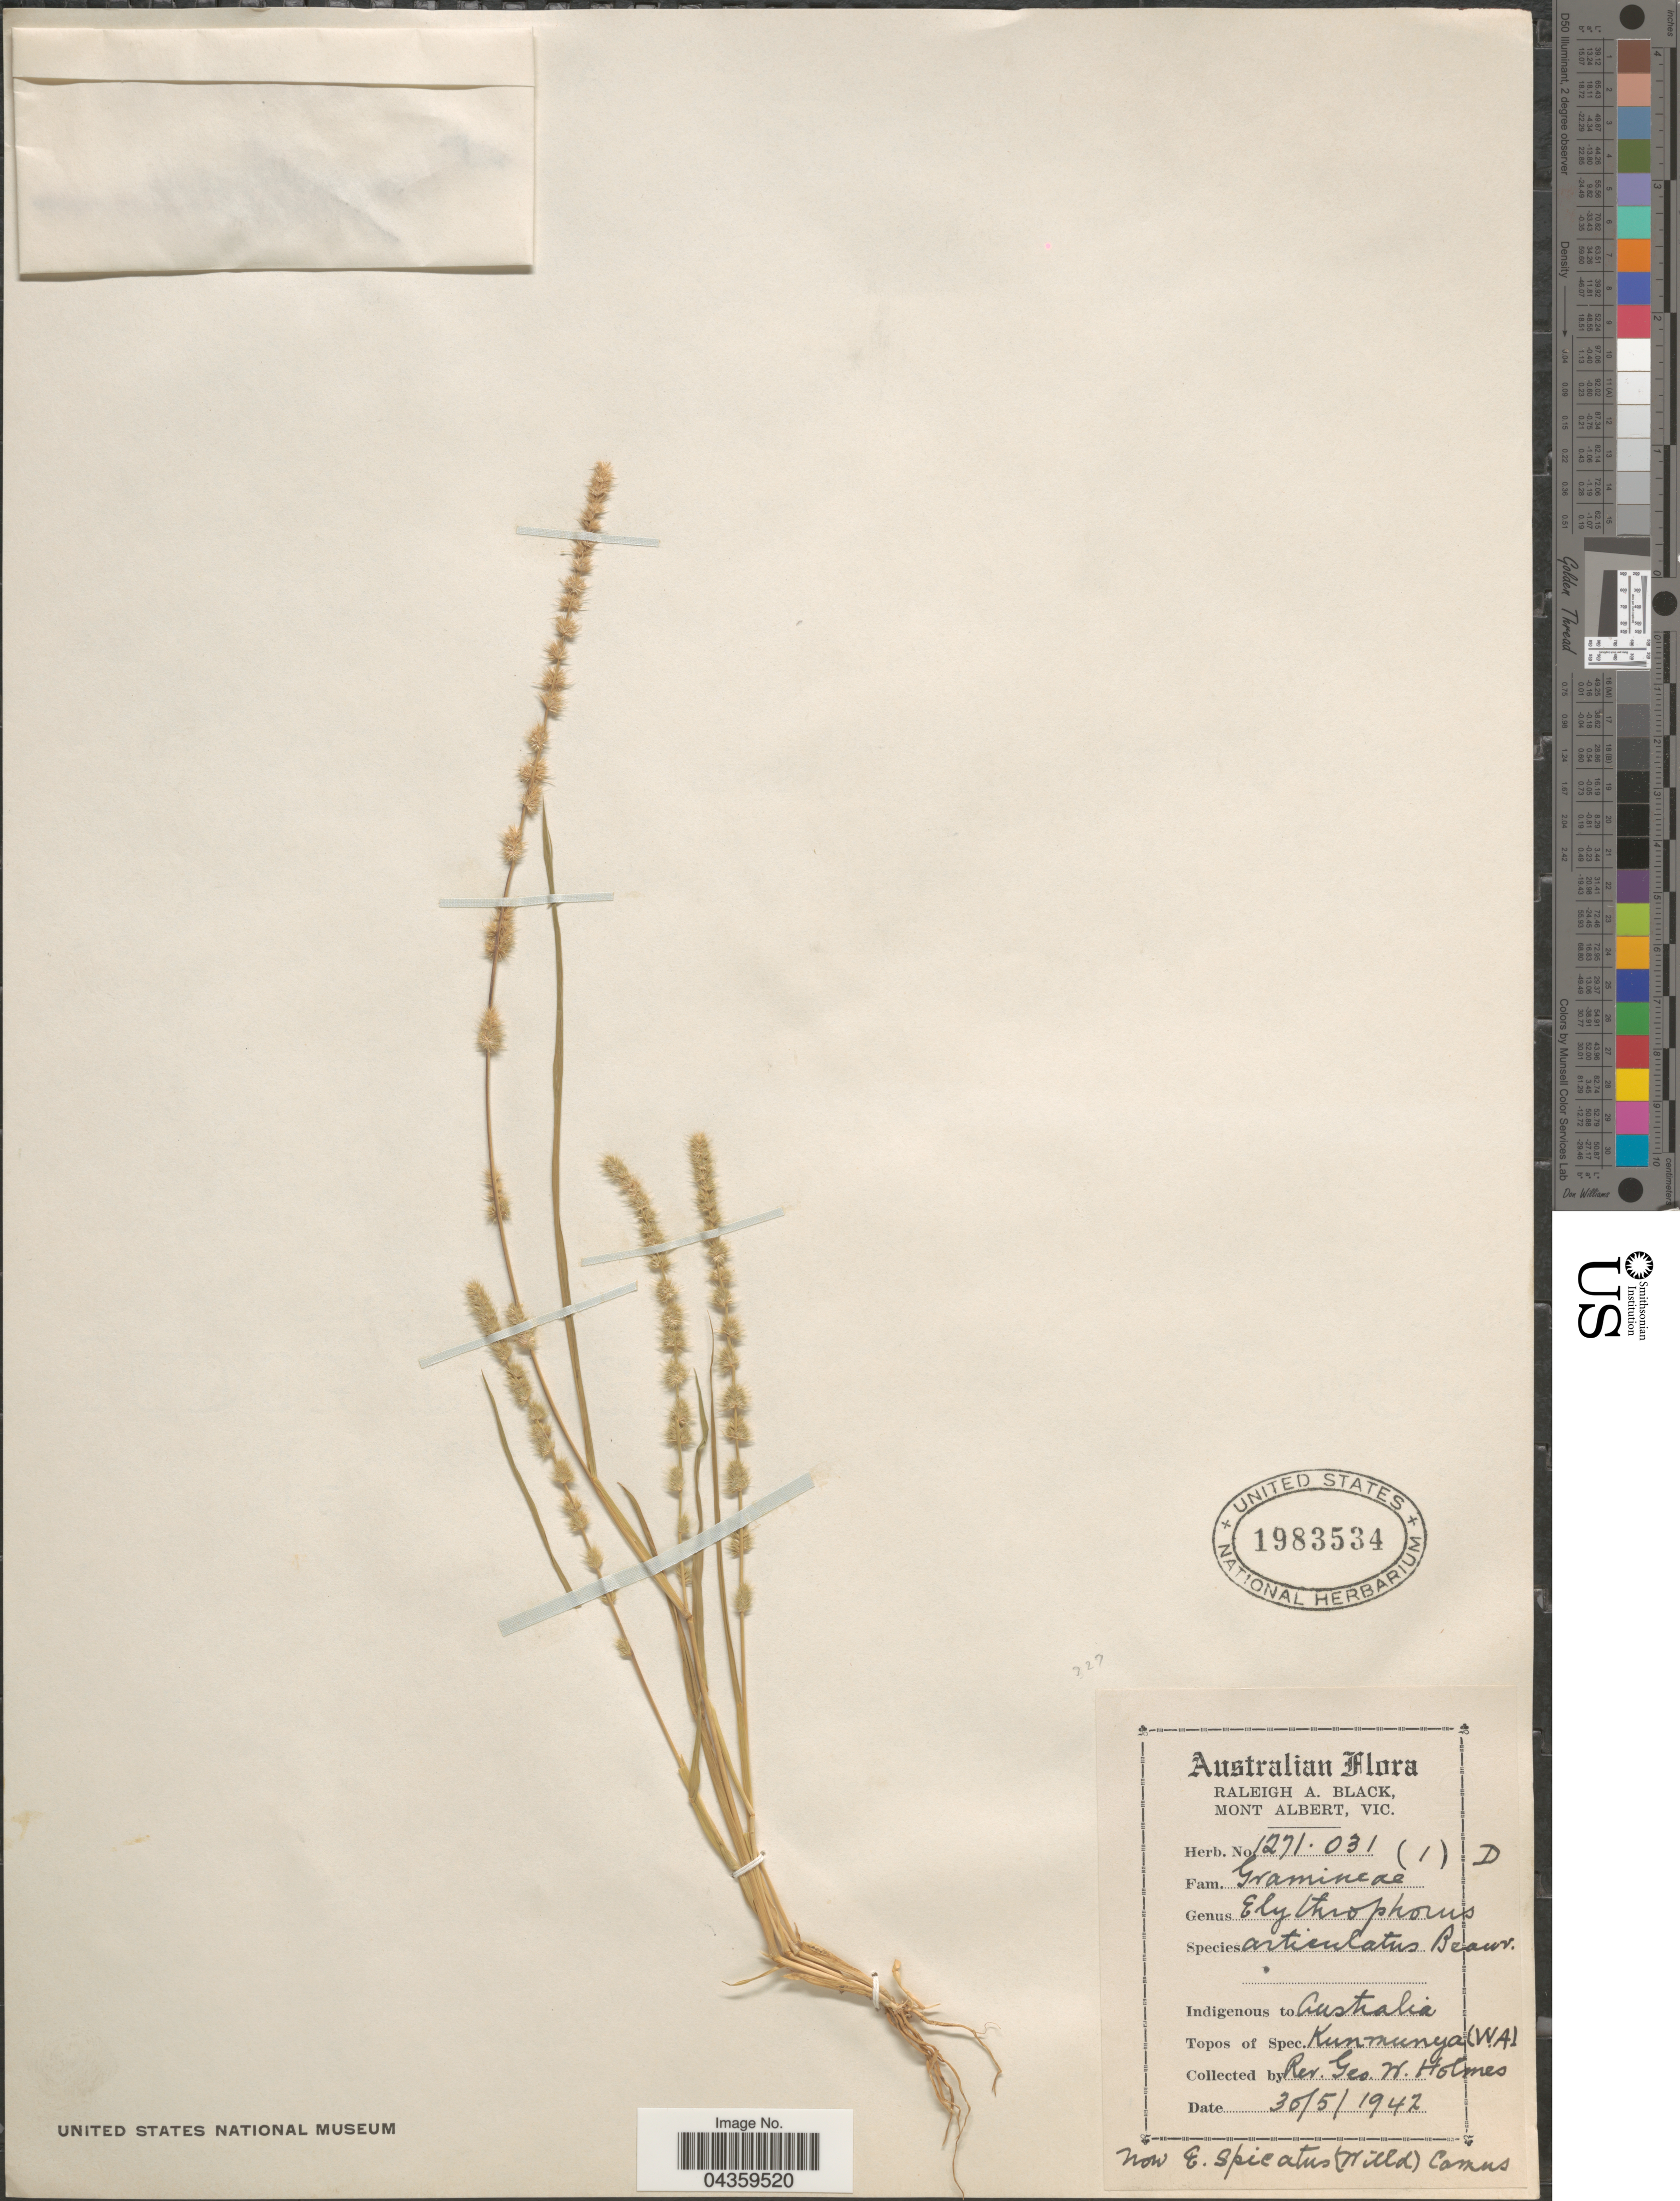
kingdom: Plantae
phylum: Tracheophyta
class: Liliopsida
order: Poales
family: Poaceae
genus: Elytrophorus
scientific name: Elytrophorus spicatus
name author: (Willd.) A. Camus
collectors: G. Holmes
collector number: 1271031(1)D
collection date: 1942-05-30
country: Australia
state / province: Western Australia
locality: Indigenous to Australia. Kunmunya (W.A.).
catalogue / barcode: US 1983534